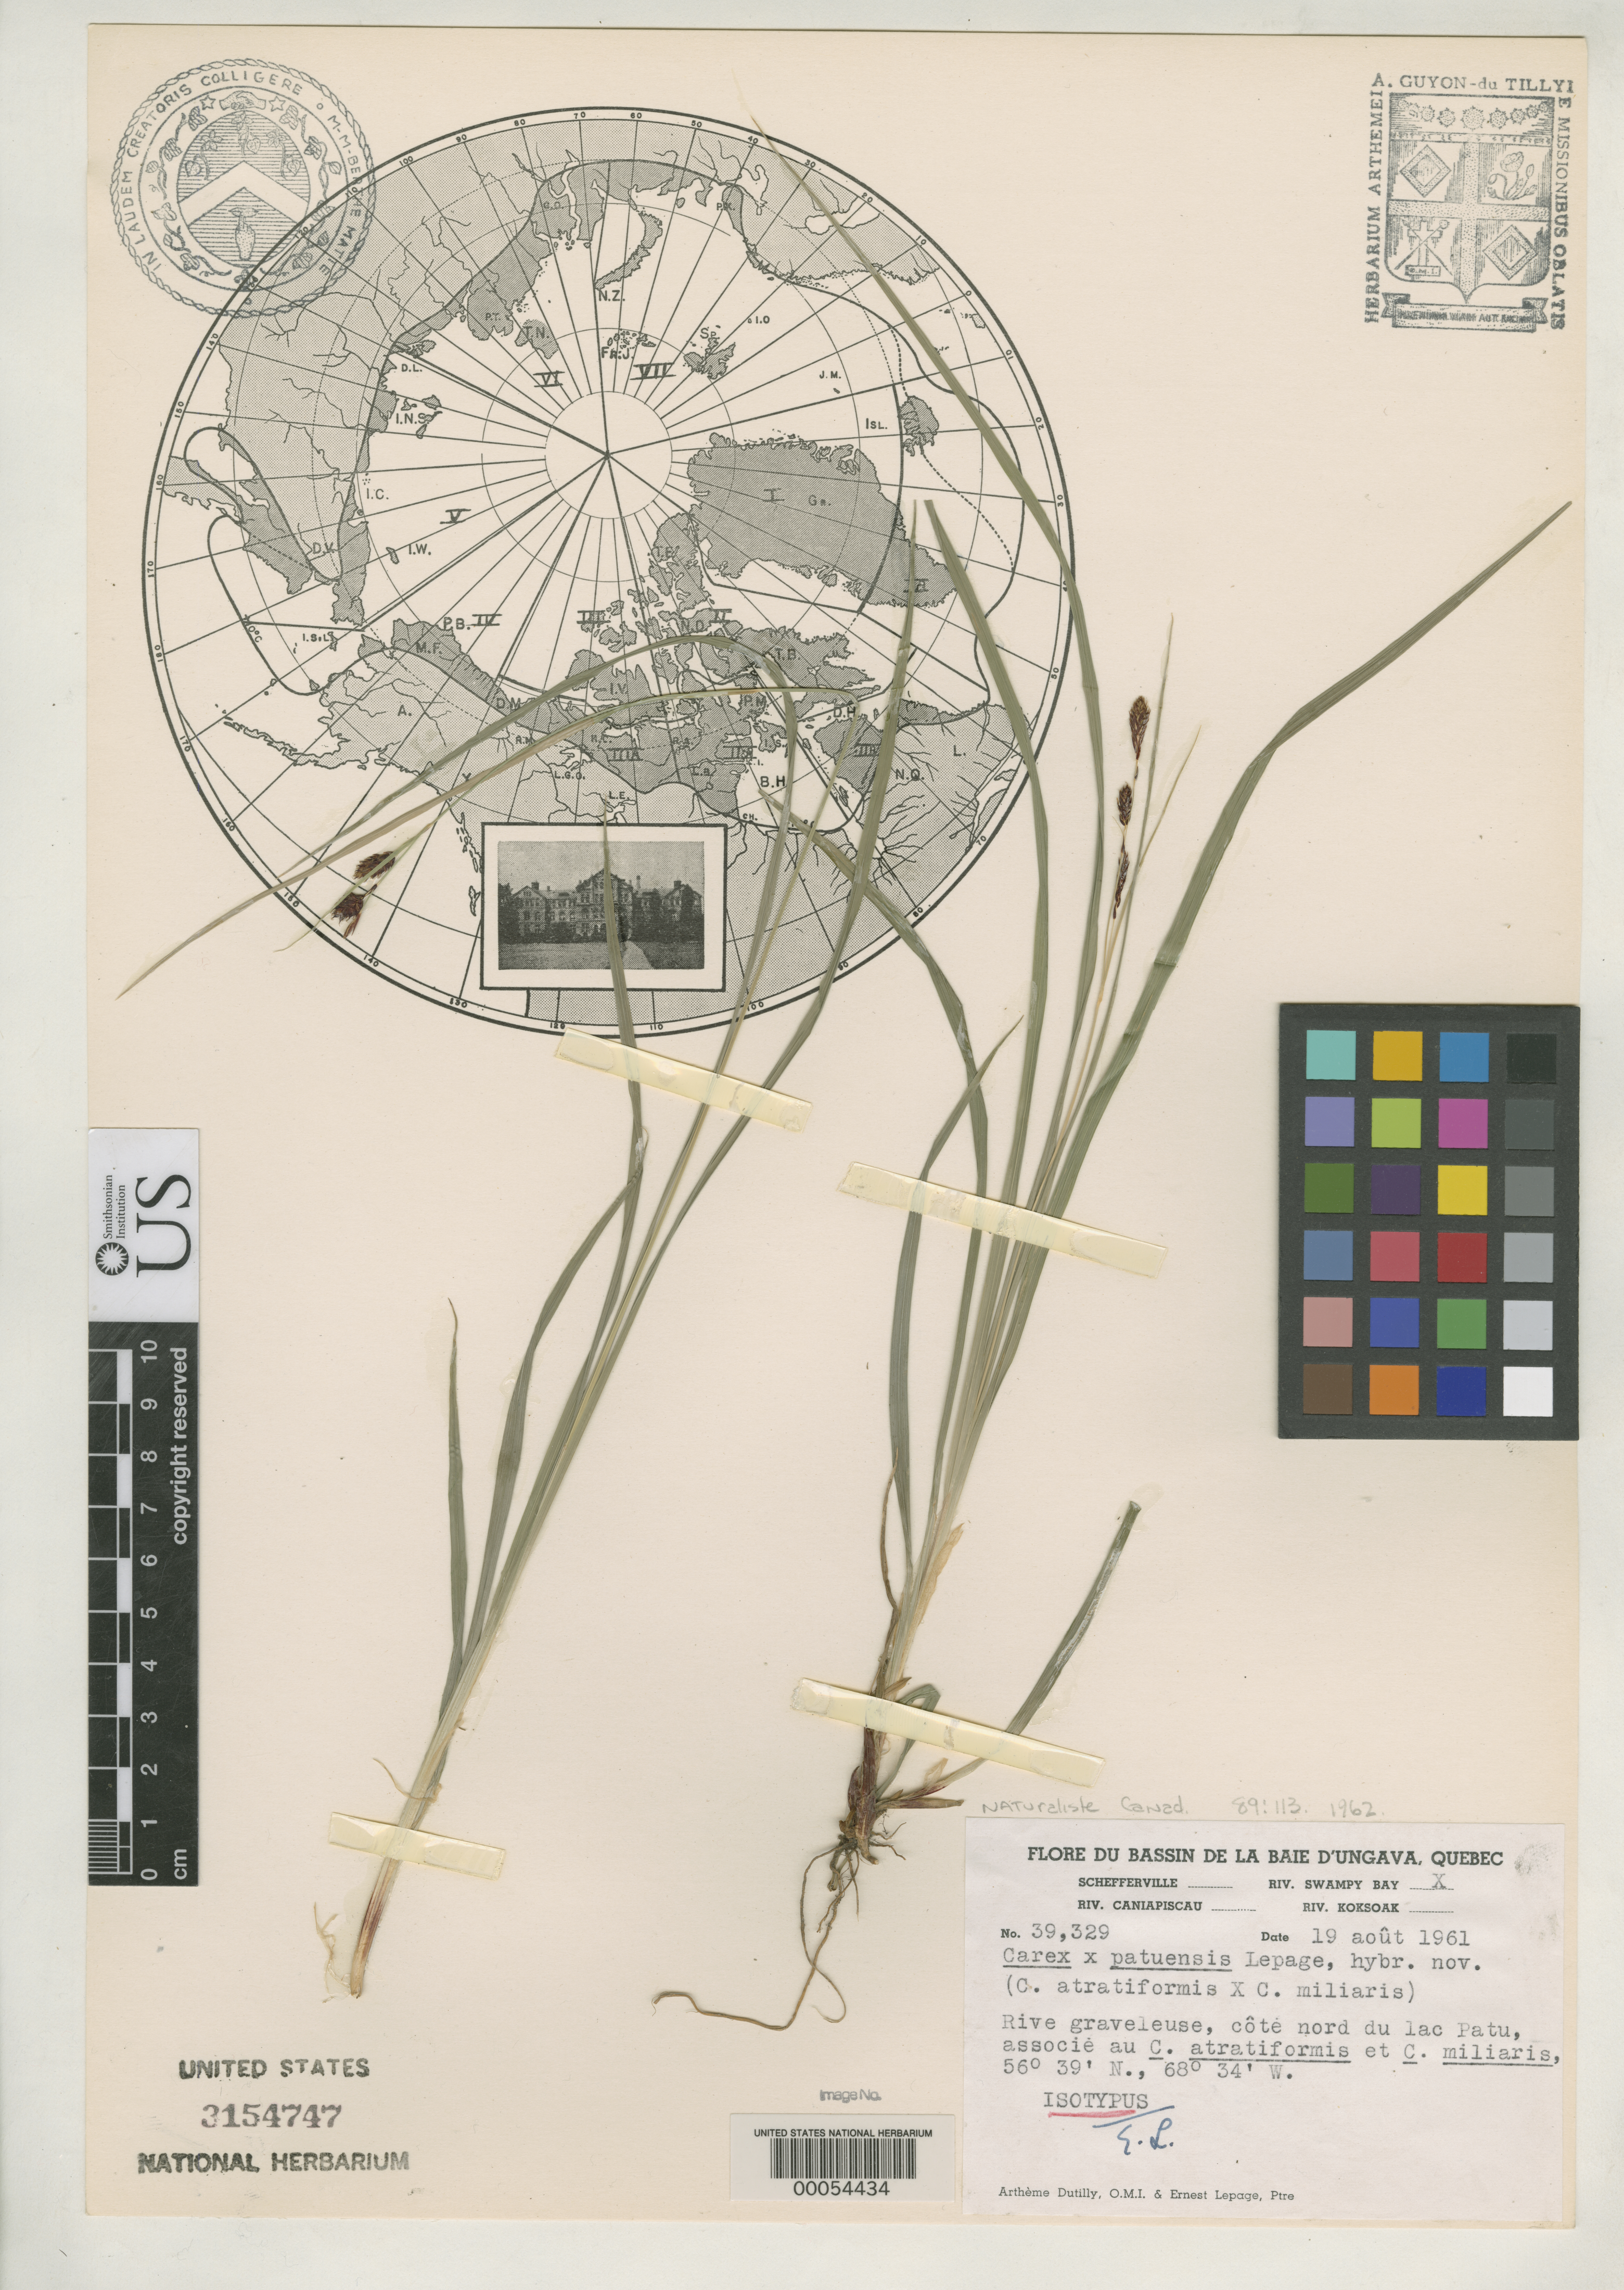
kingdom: Plantae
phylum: Tracheophyta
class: Liliopsida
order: Poales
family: Cyperaceae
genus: Carex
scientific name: Carex x patuensis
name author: Lepage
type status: Isotype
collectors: A. Dutilly & E. L. Lepage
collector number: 39329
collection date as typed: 19 Aug 1961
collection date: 1961-08-19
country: Canada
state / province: Quebec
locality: Riviere Swampy Bay, Rive graveleuse, cote nord du lac Patu.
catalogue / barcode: US 3154747